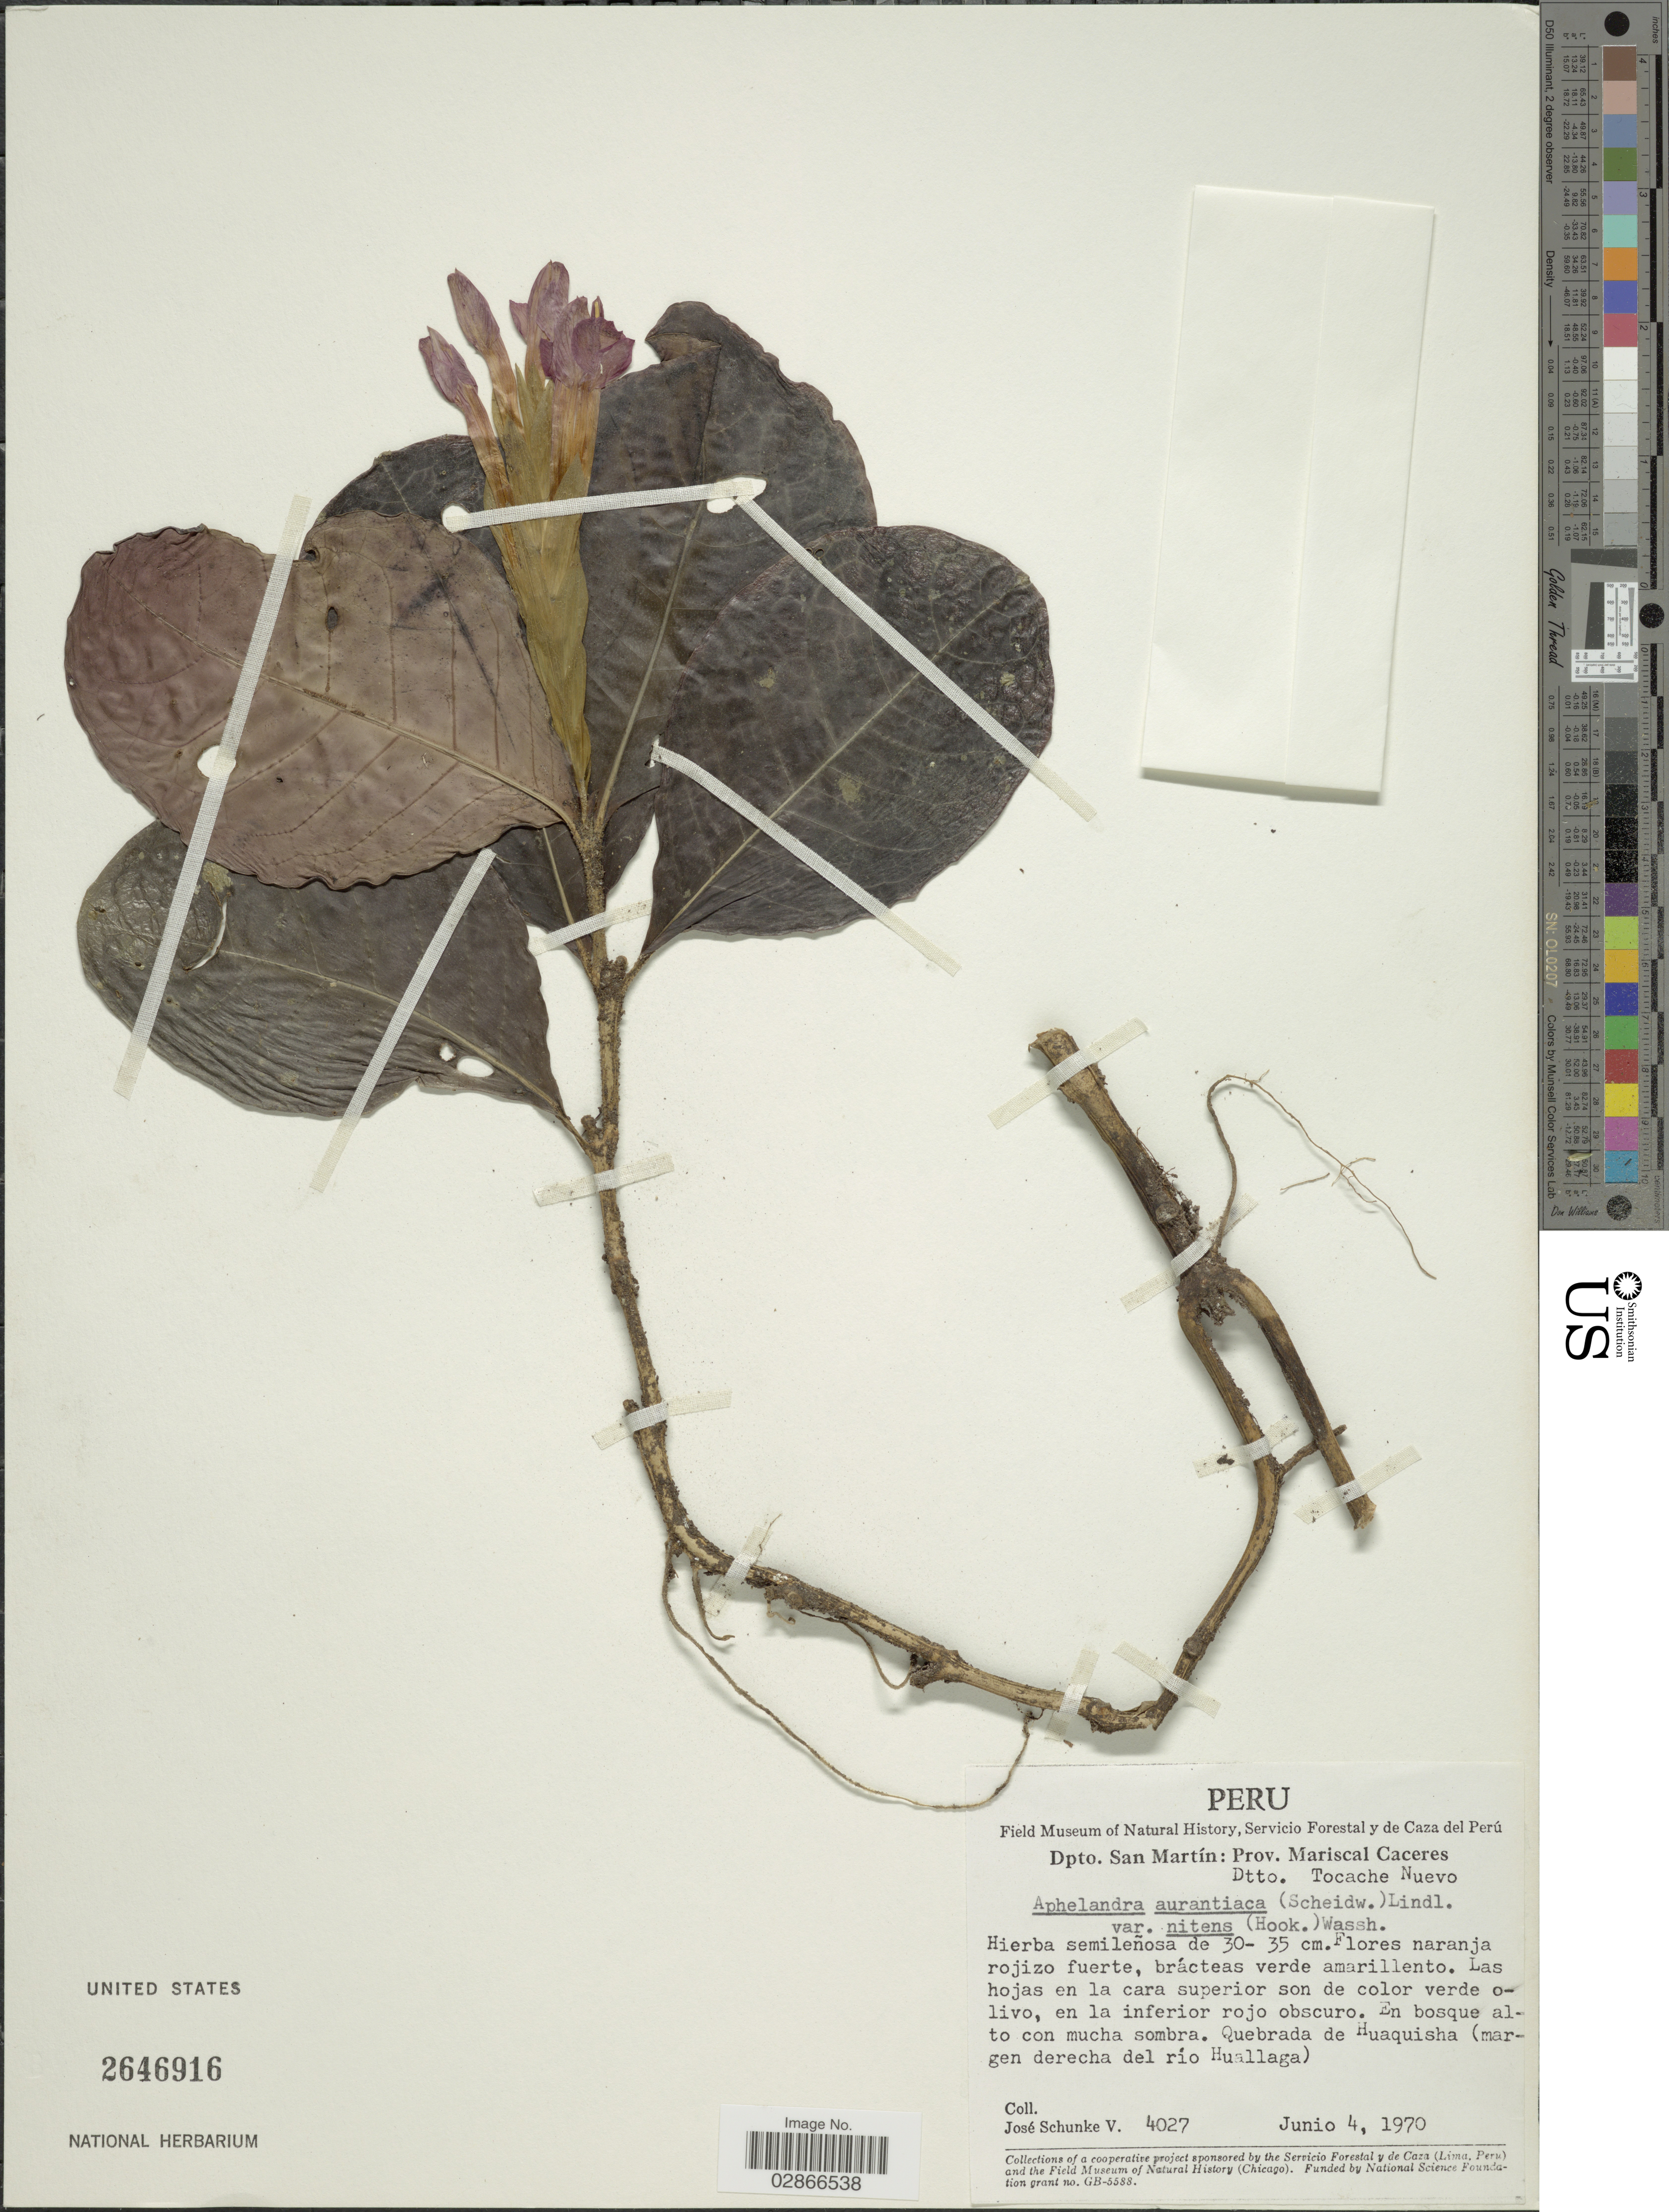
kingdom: Plantae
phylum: Tracheophyta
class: Magnoliopsida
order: Lamiales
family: Acanthaceae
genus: Aphelandra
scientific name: Aphelandra aurantiaca var. nitens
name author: (Hook.) Wassh.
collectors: J. Schunke Vigo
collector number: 4027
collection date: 1970-06-04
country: Peru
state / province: San Martín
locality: Dpto. San Martín: Prov. Mariscal Caceres. Dtto. Tocache Nuevo. Quebrada de Huaquisha (margen derecha del río Huallaga).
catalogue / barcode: US 2646916